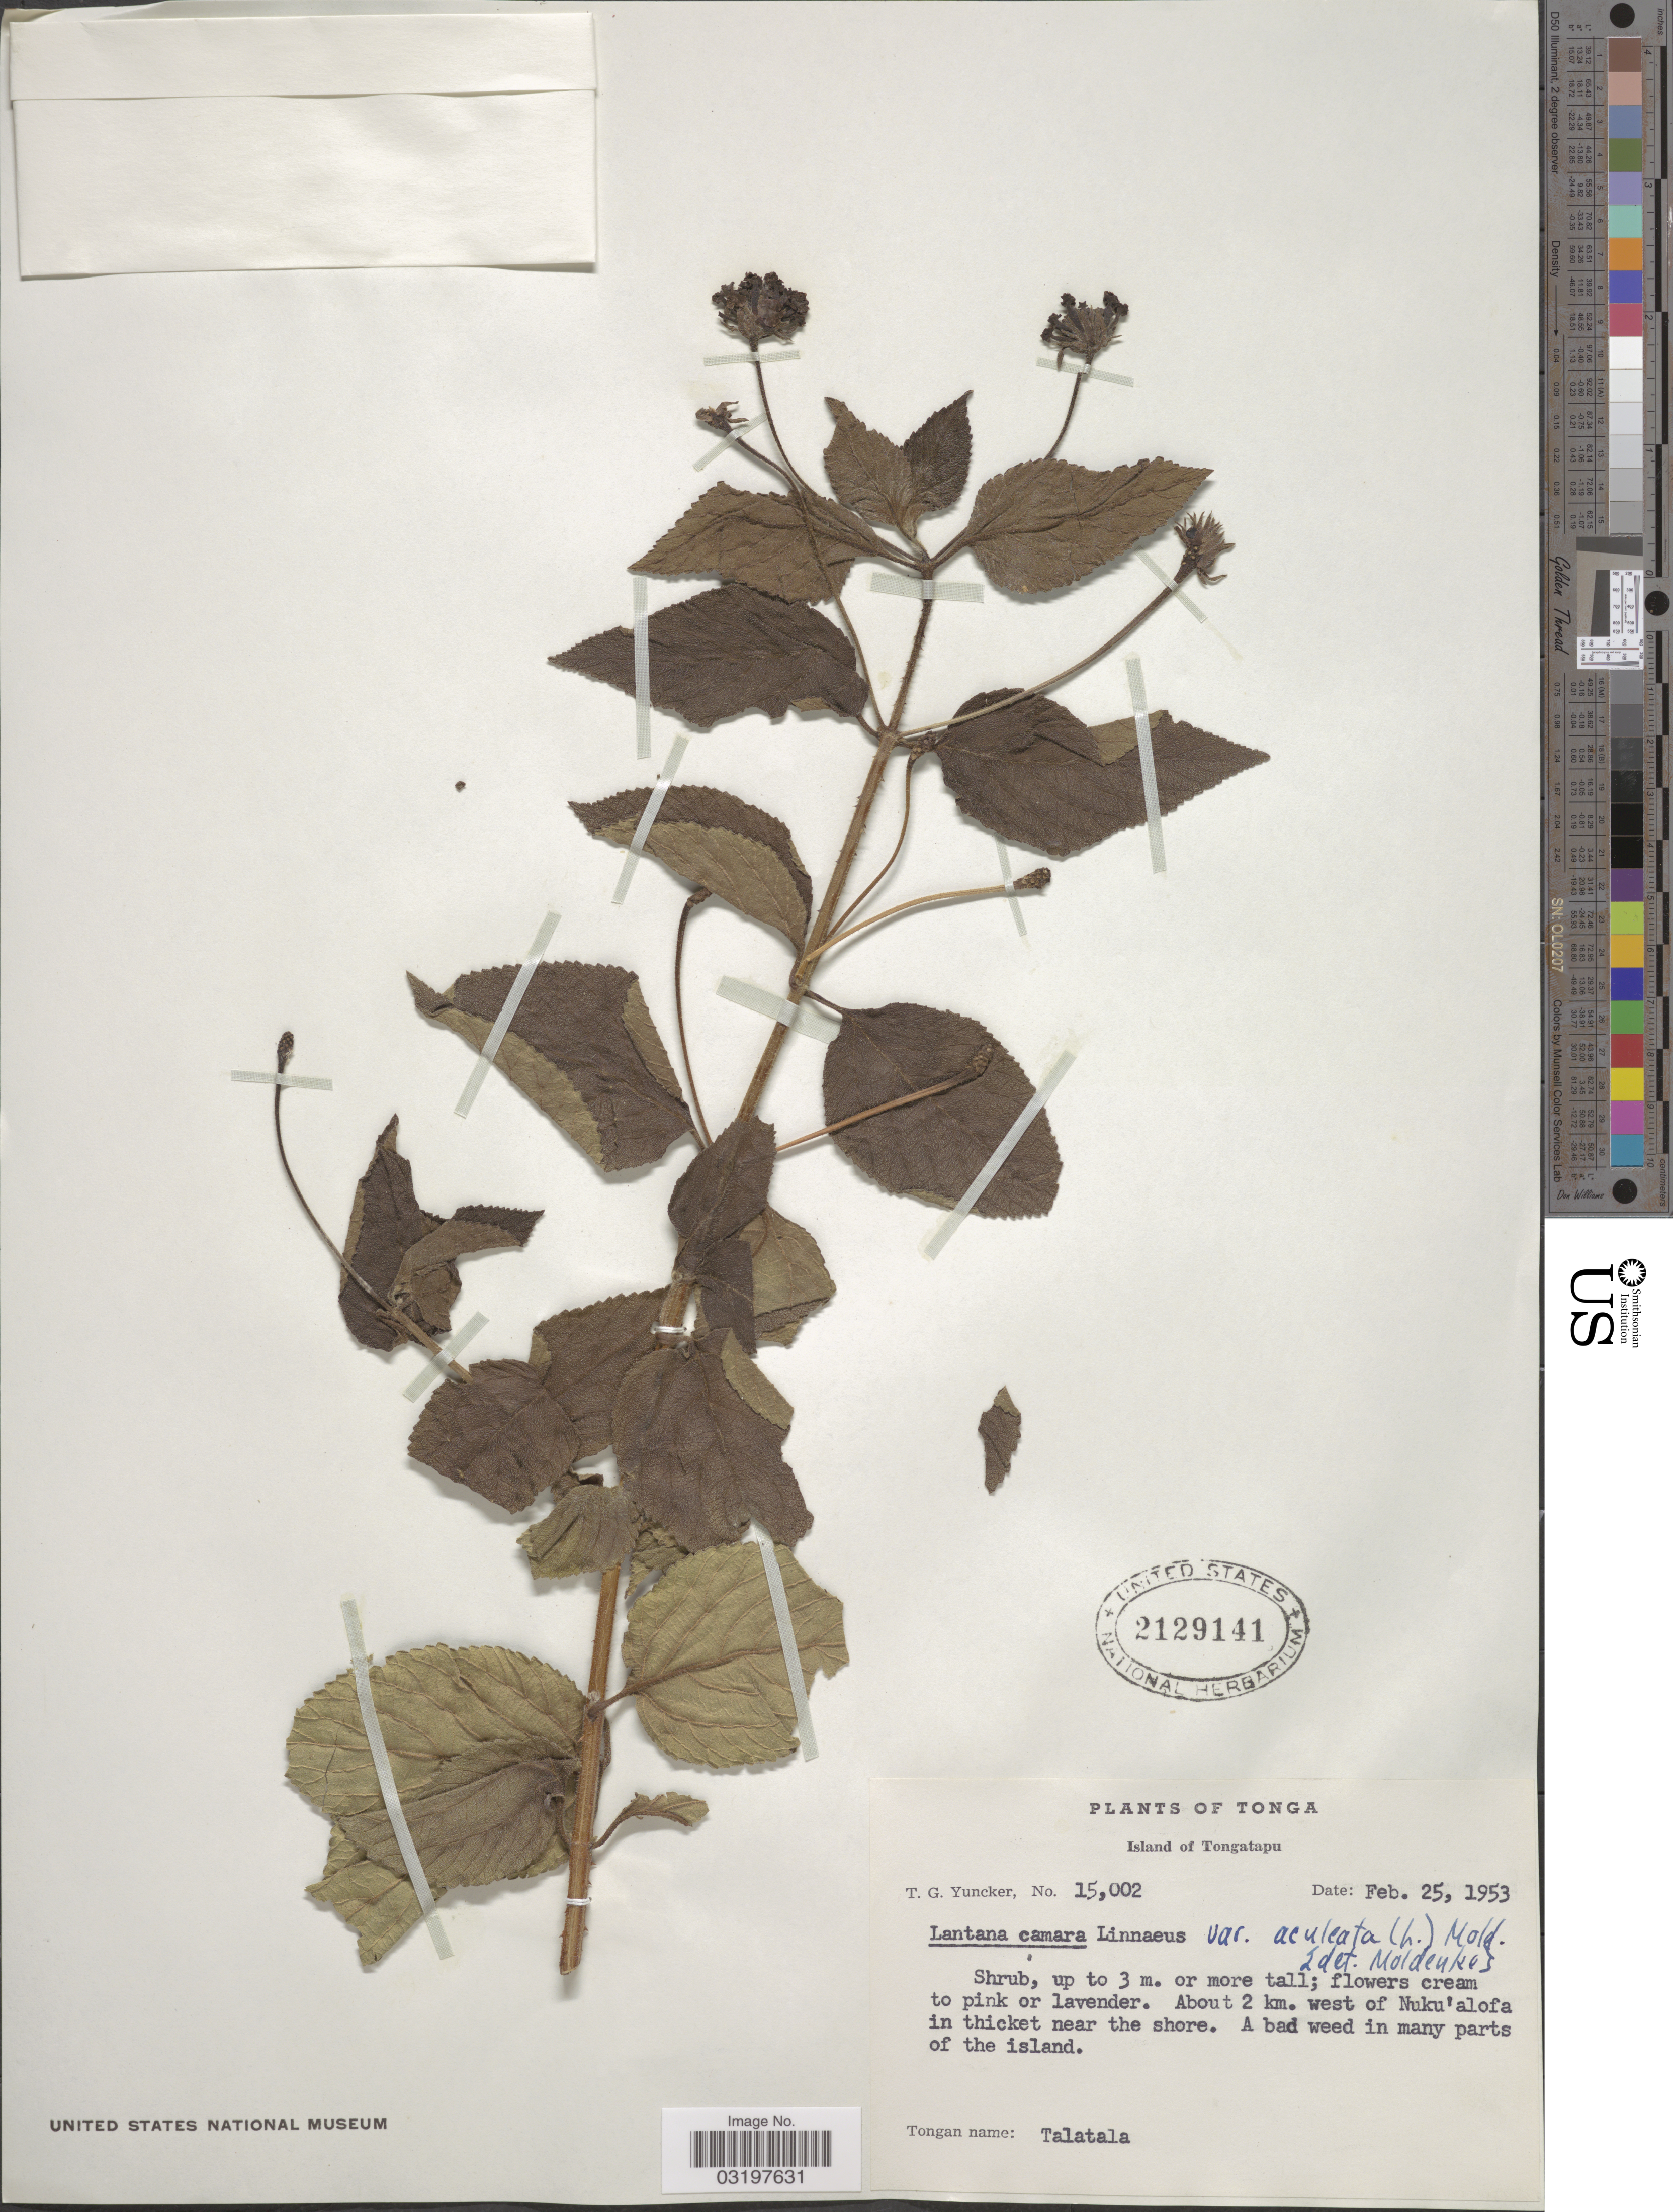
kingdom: Plantae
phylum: Tracheophyta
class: Magnoliopsida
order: Lamiales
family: Verbenaceae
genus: Lantana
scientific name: Lantana camara var. aculeata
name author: (L.) Moldenke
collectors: T. G. Yuncker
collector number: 15002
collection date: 1953-02-25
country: Tonga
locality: Island of Tongatapu. About 2 km. west of Nuku'alofa in thicket near the shore.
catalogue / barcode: US 2129141